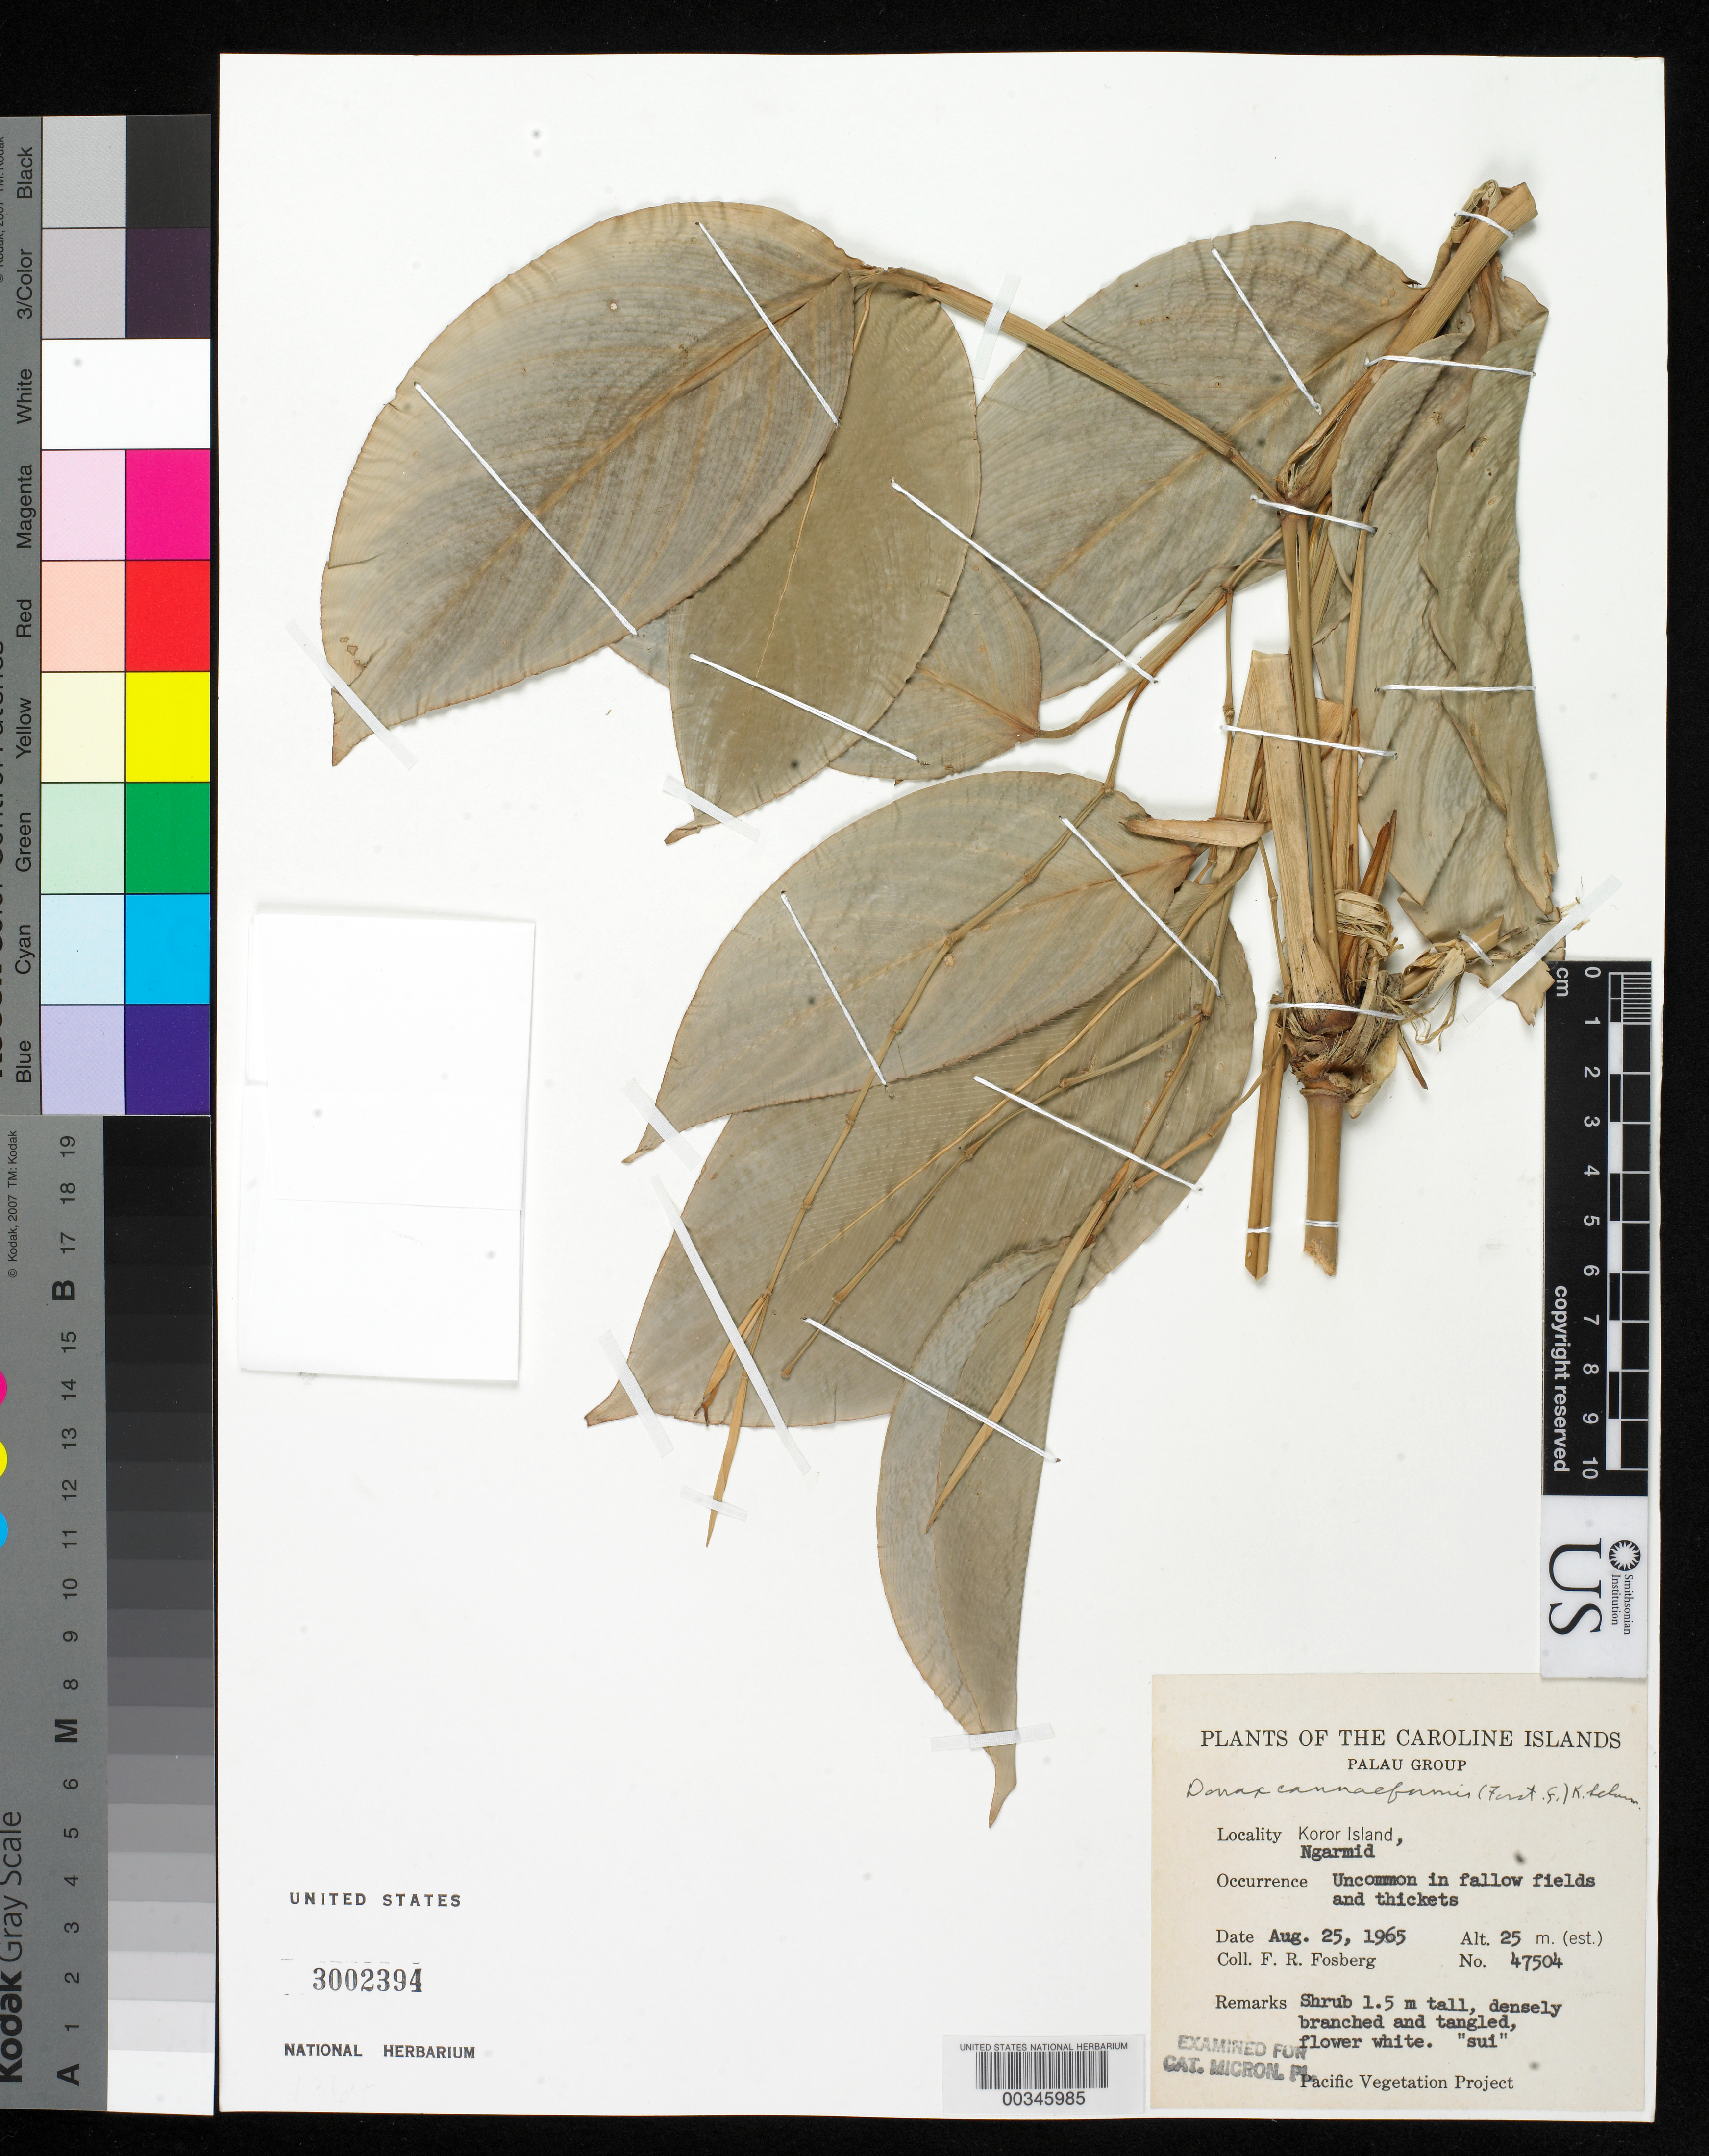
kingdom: Plantae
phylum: Tracheophyta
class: Liliopsida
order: Zingiberales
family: Marantaceae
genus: Donax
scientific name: Donax canniformis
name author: (G. Forst.) K. Schum.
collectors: F. R. Fosberg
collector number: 47504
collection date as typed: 25 Aug 1965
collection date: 1965-08-25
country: Palau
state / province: Koror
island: Oreor (Koror)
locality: Koror Island, Ngarmid. [island originally recorded as Babelthuap I.]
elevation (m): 25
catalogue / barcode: US 3002394